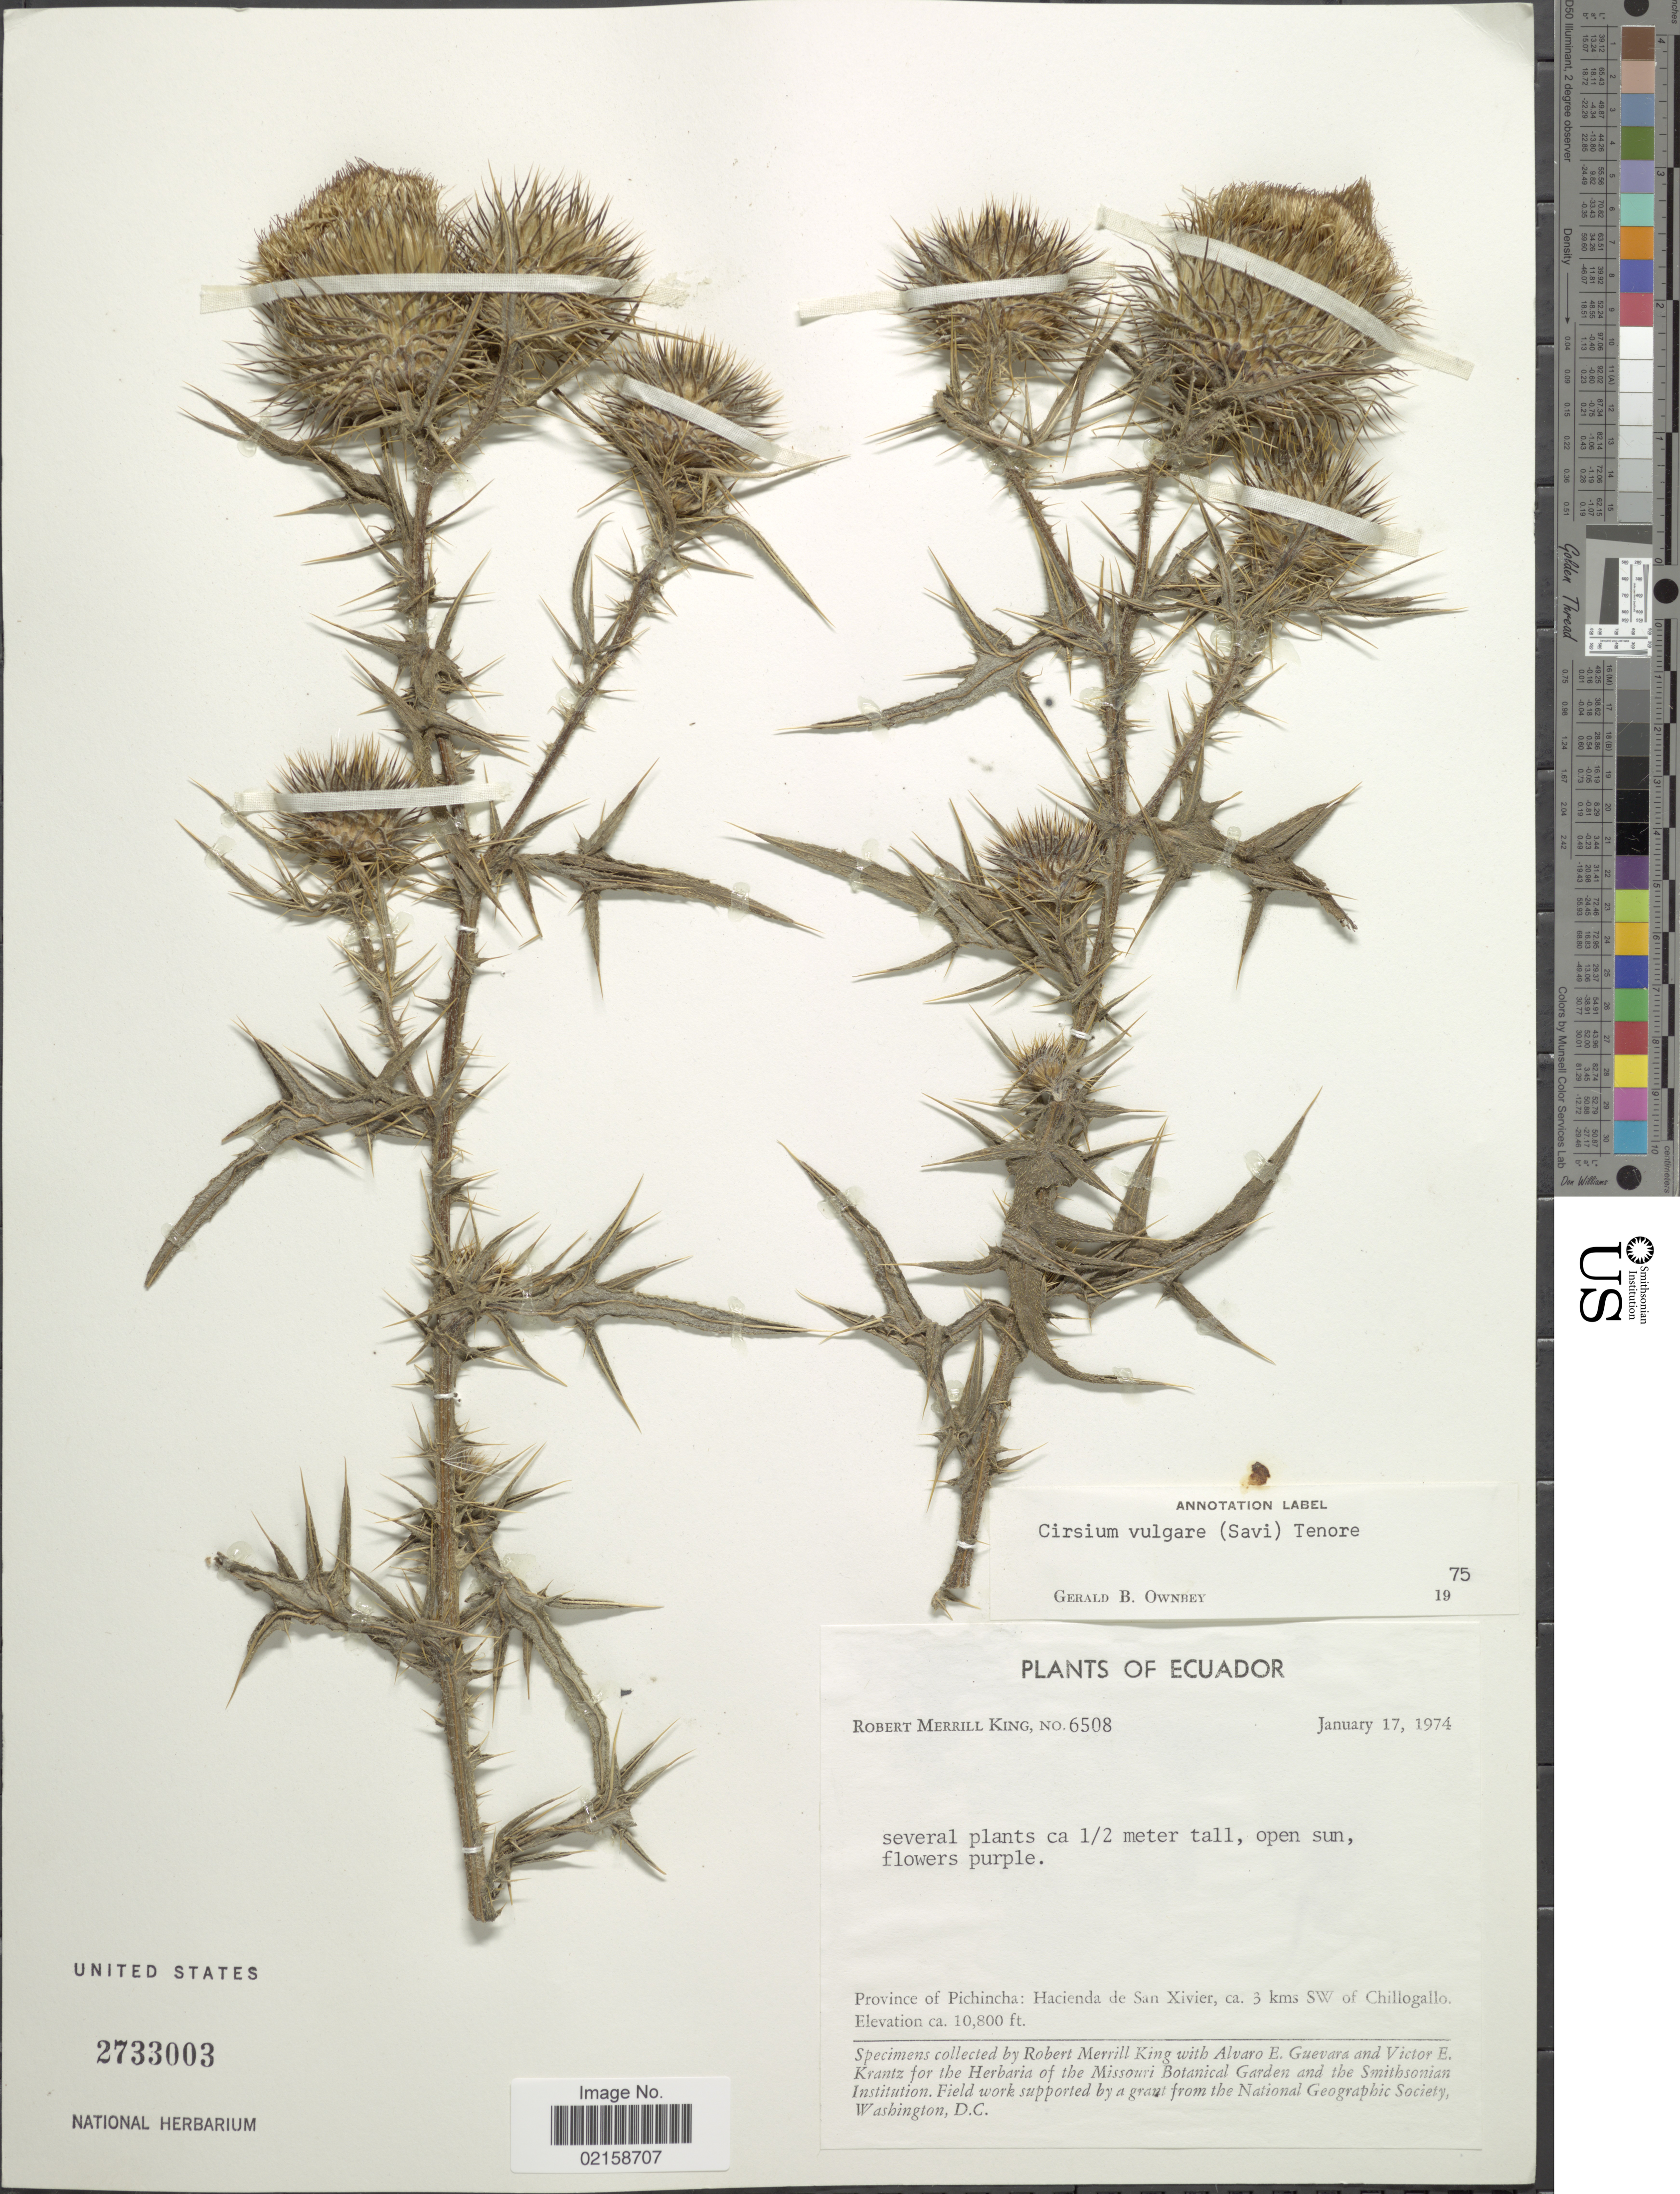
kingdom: Plantae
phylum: Tracheophyta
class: Magnoliopsida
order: Asterales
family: Asteraceae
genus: Cirsium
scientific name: Cirsium vulgare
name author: (Savi) Ten.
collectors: R. M. King & A. E. Guevara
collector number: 6508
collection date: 1974-01-17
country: Ecuador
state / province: Pichincha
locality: Hacienda de San Xavier, ca. 3 Kms SW of Chillogallo.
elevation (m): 3292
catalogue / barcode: US 2733003